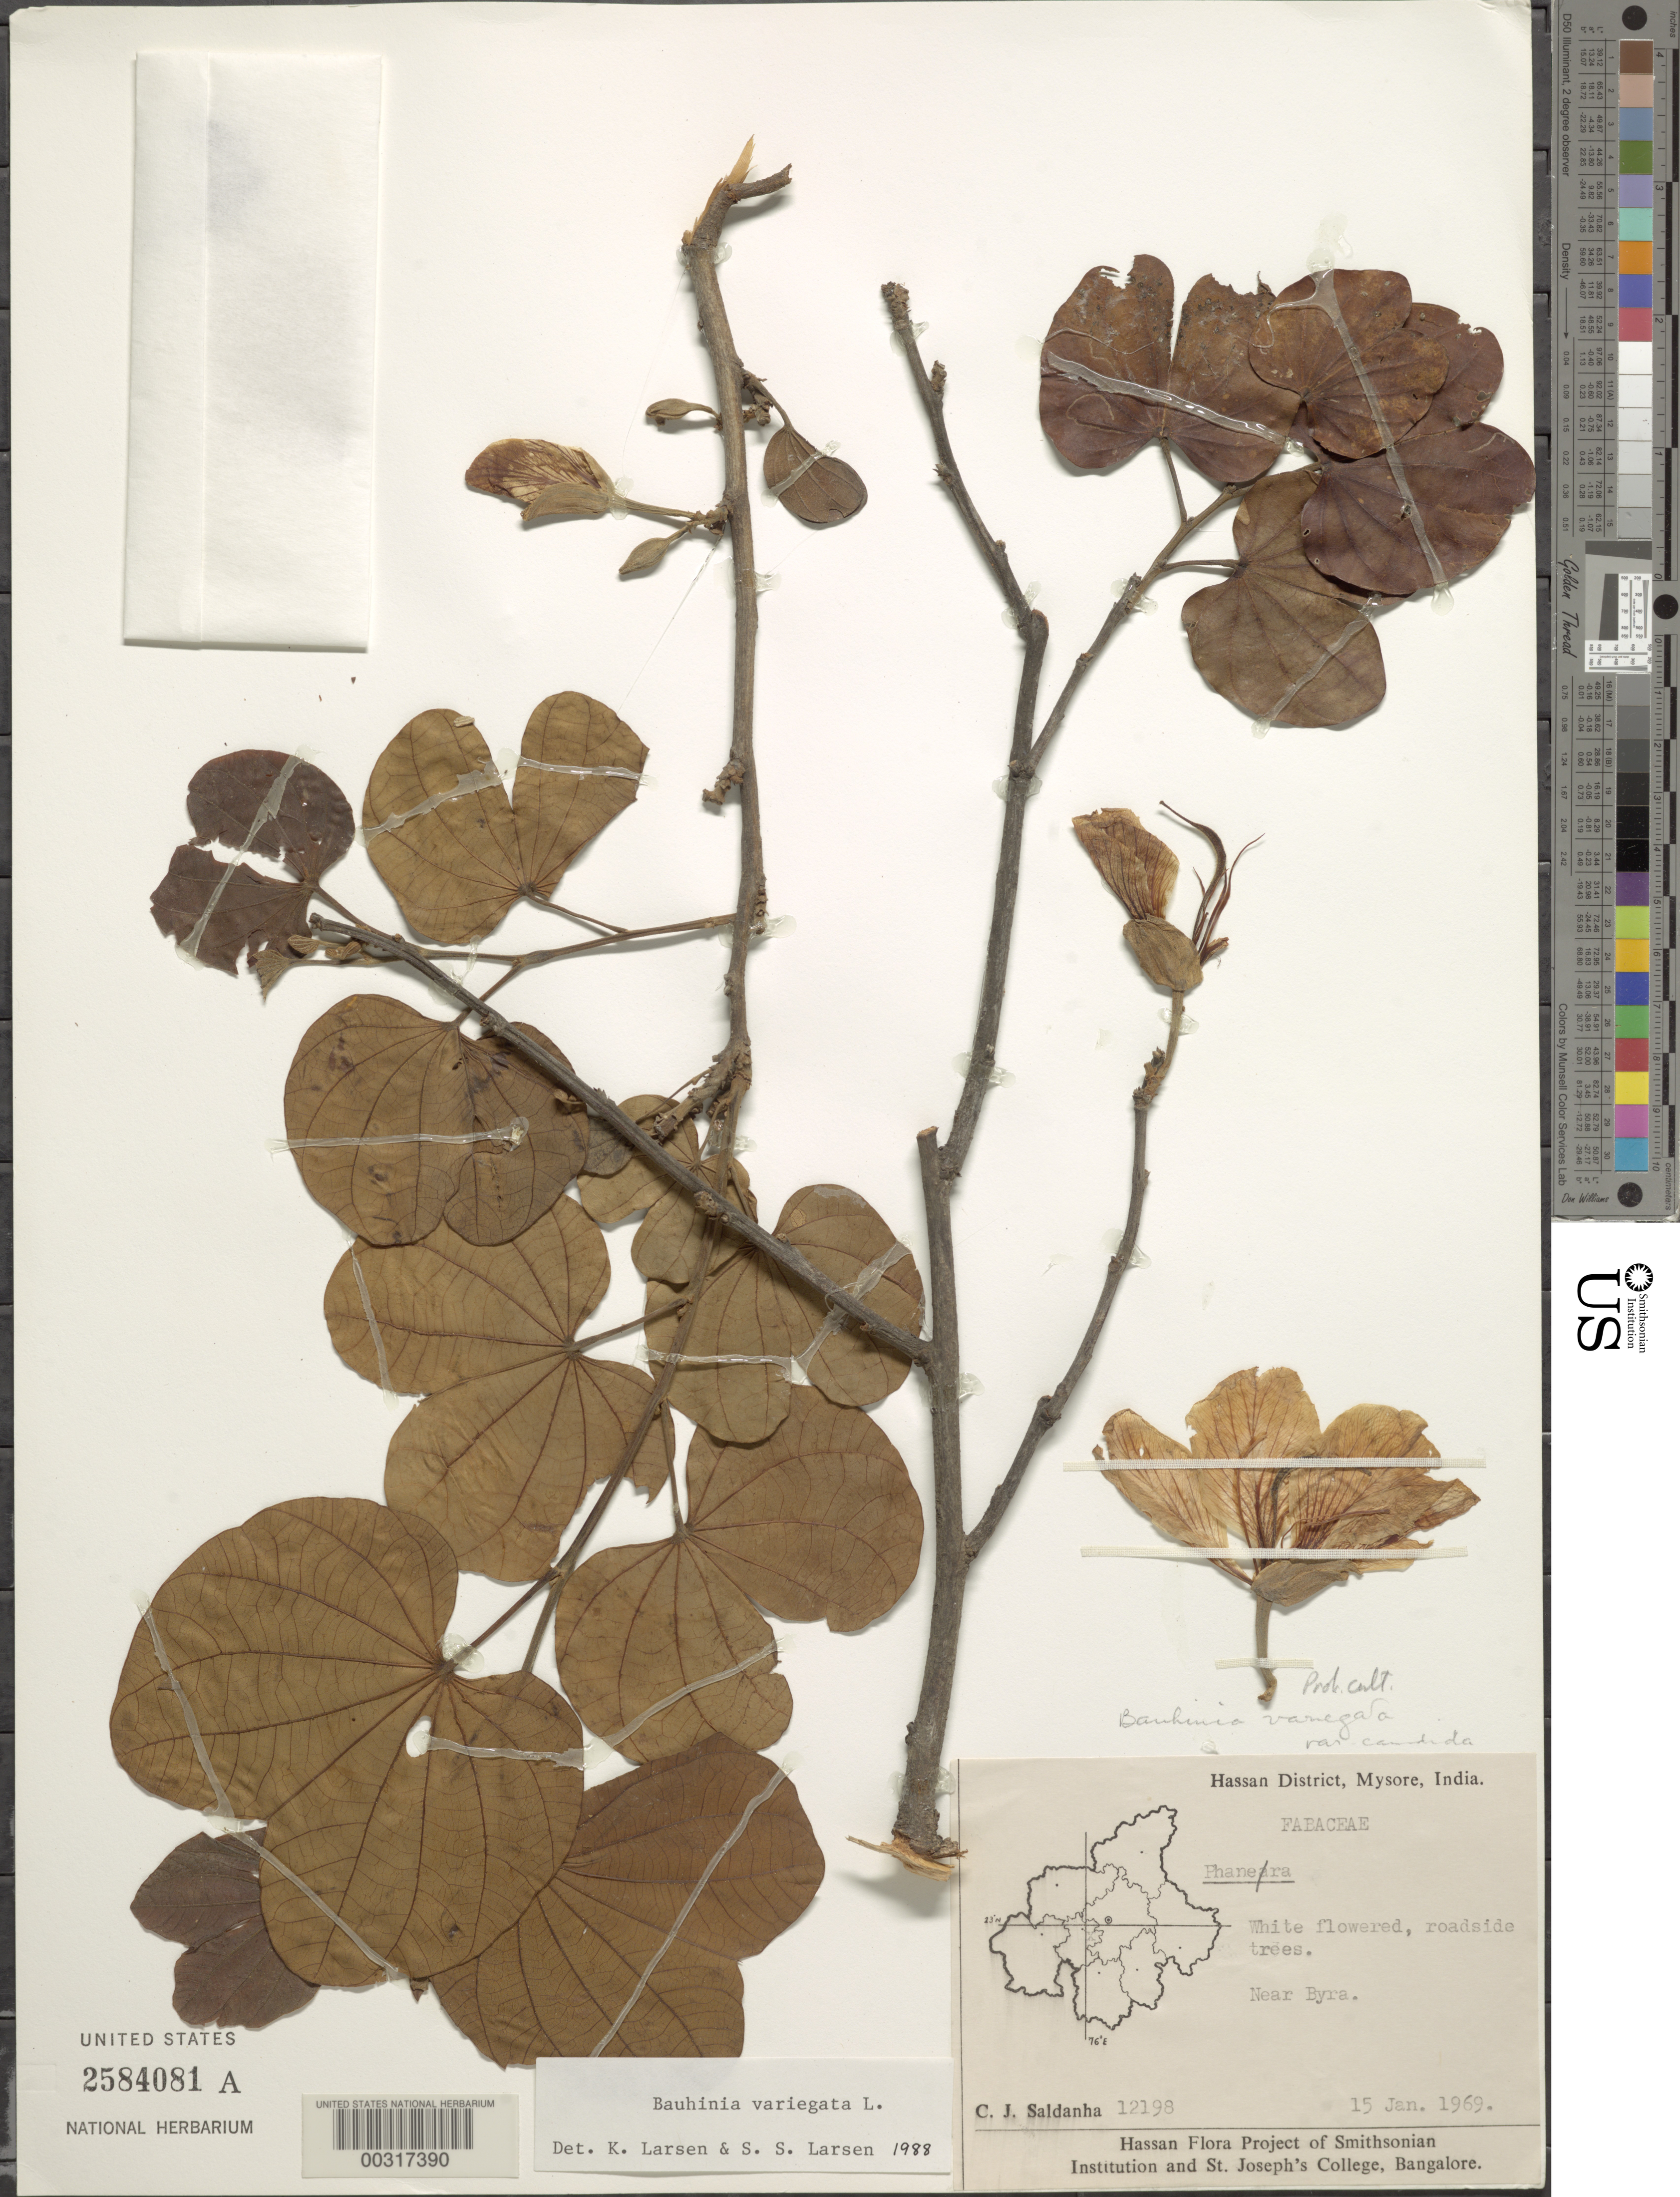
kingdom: Plantae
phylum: Tracheophyta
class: Magnoliopsida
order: Fabales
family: Fabaceae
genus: Phanera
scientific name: Phanera variegata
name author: (L.) Benth.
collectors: C. J. Saldanha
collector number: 12198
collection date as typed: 15 Jan 1969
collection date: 1969-01-15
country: India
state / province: Karnataka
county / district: Hassan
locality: Near byra, mysore state [mysore state = karnataka.]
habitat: Roadside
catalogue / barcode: US 2584081A